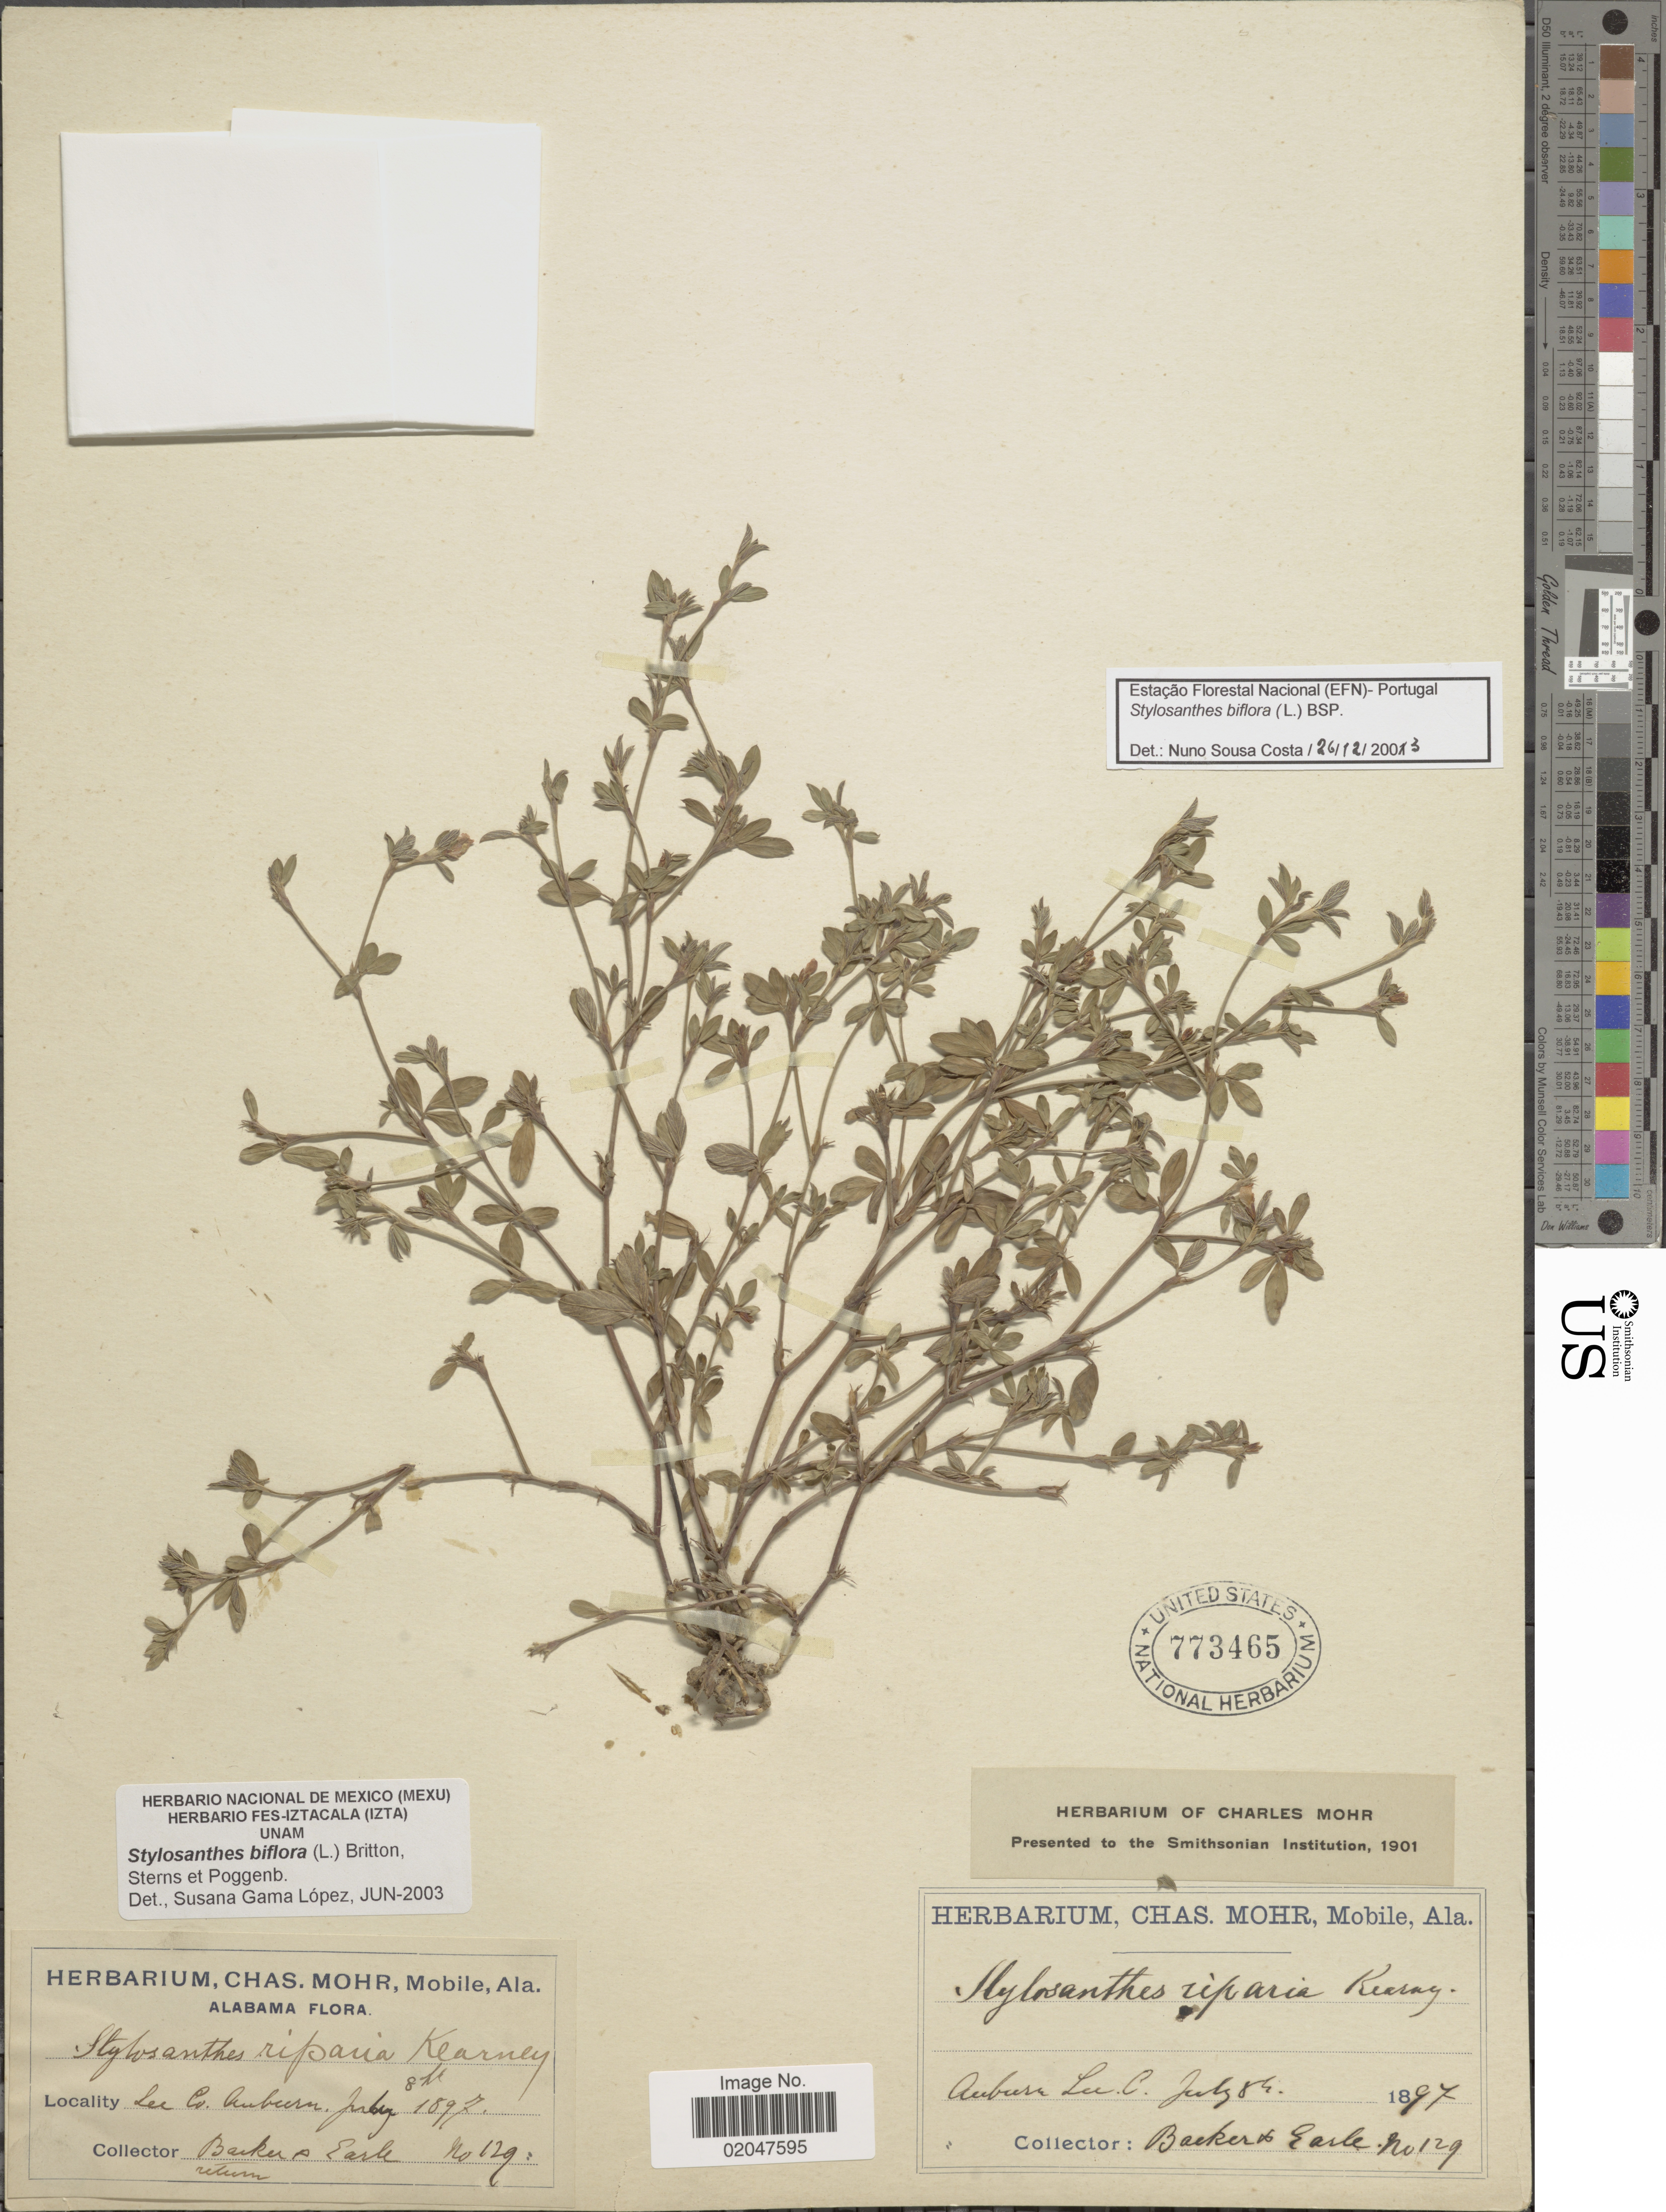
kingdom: Plantae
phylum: Tracheophyta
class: Magnoliopsida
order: Fabales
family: Fabaceae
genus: Stylosanthes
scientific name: Stylosanthes biflora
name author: (L.) Britton et al.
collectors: Backer & -. Earle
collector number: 129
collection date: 1897-07-08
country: United States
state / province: Alabama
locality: Lee Co., Auburn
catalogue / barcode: US 773465